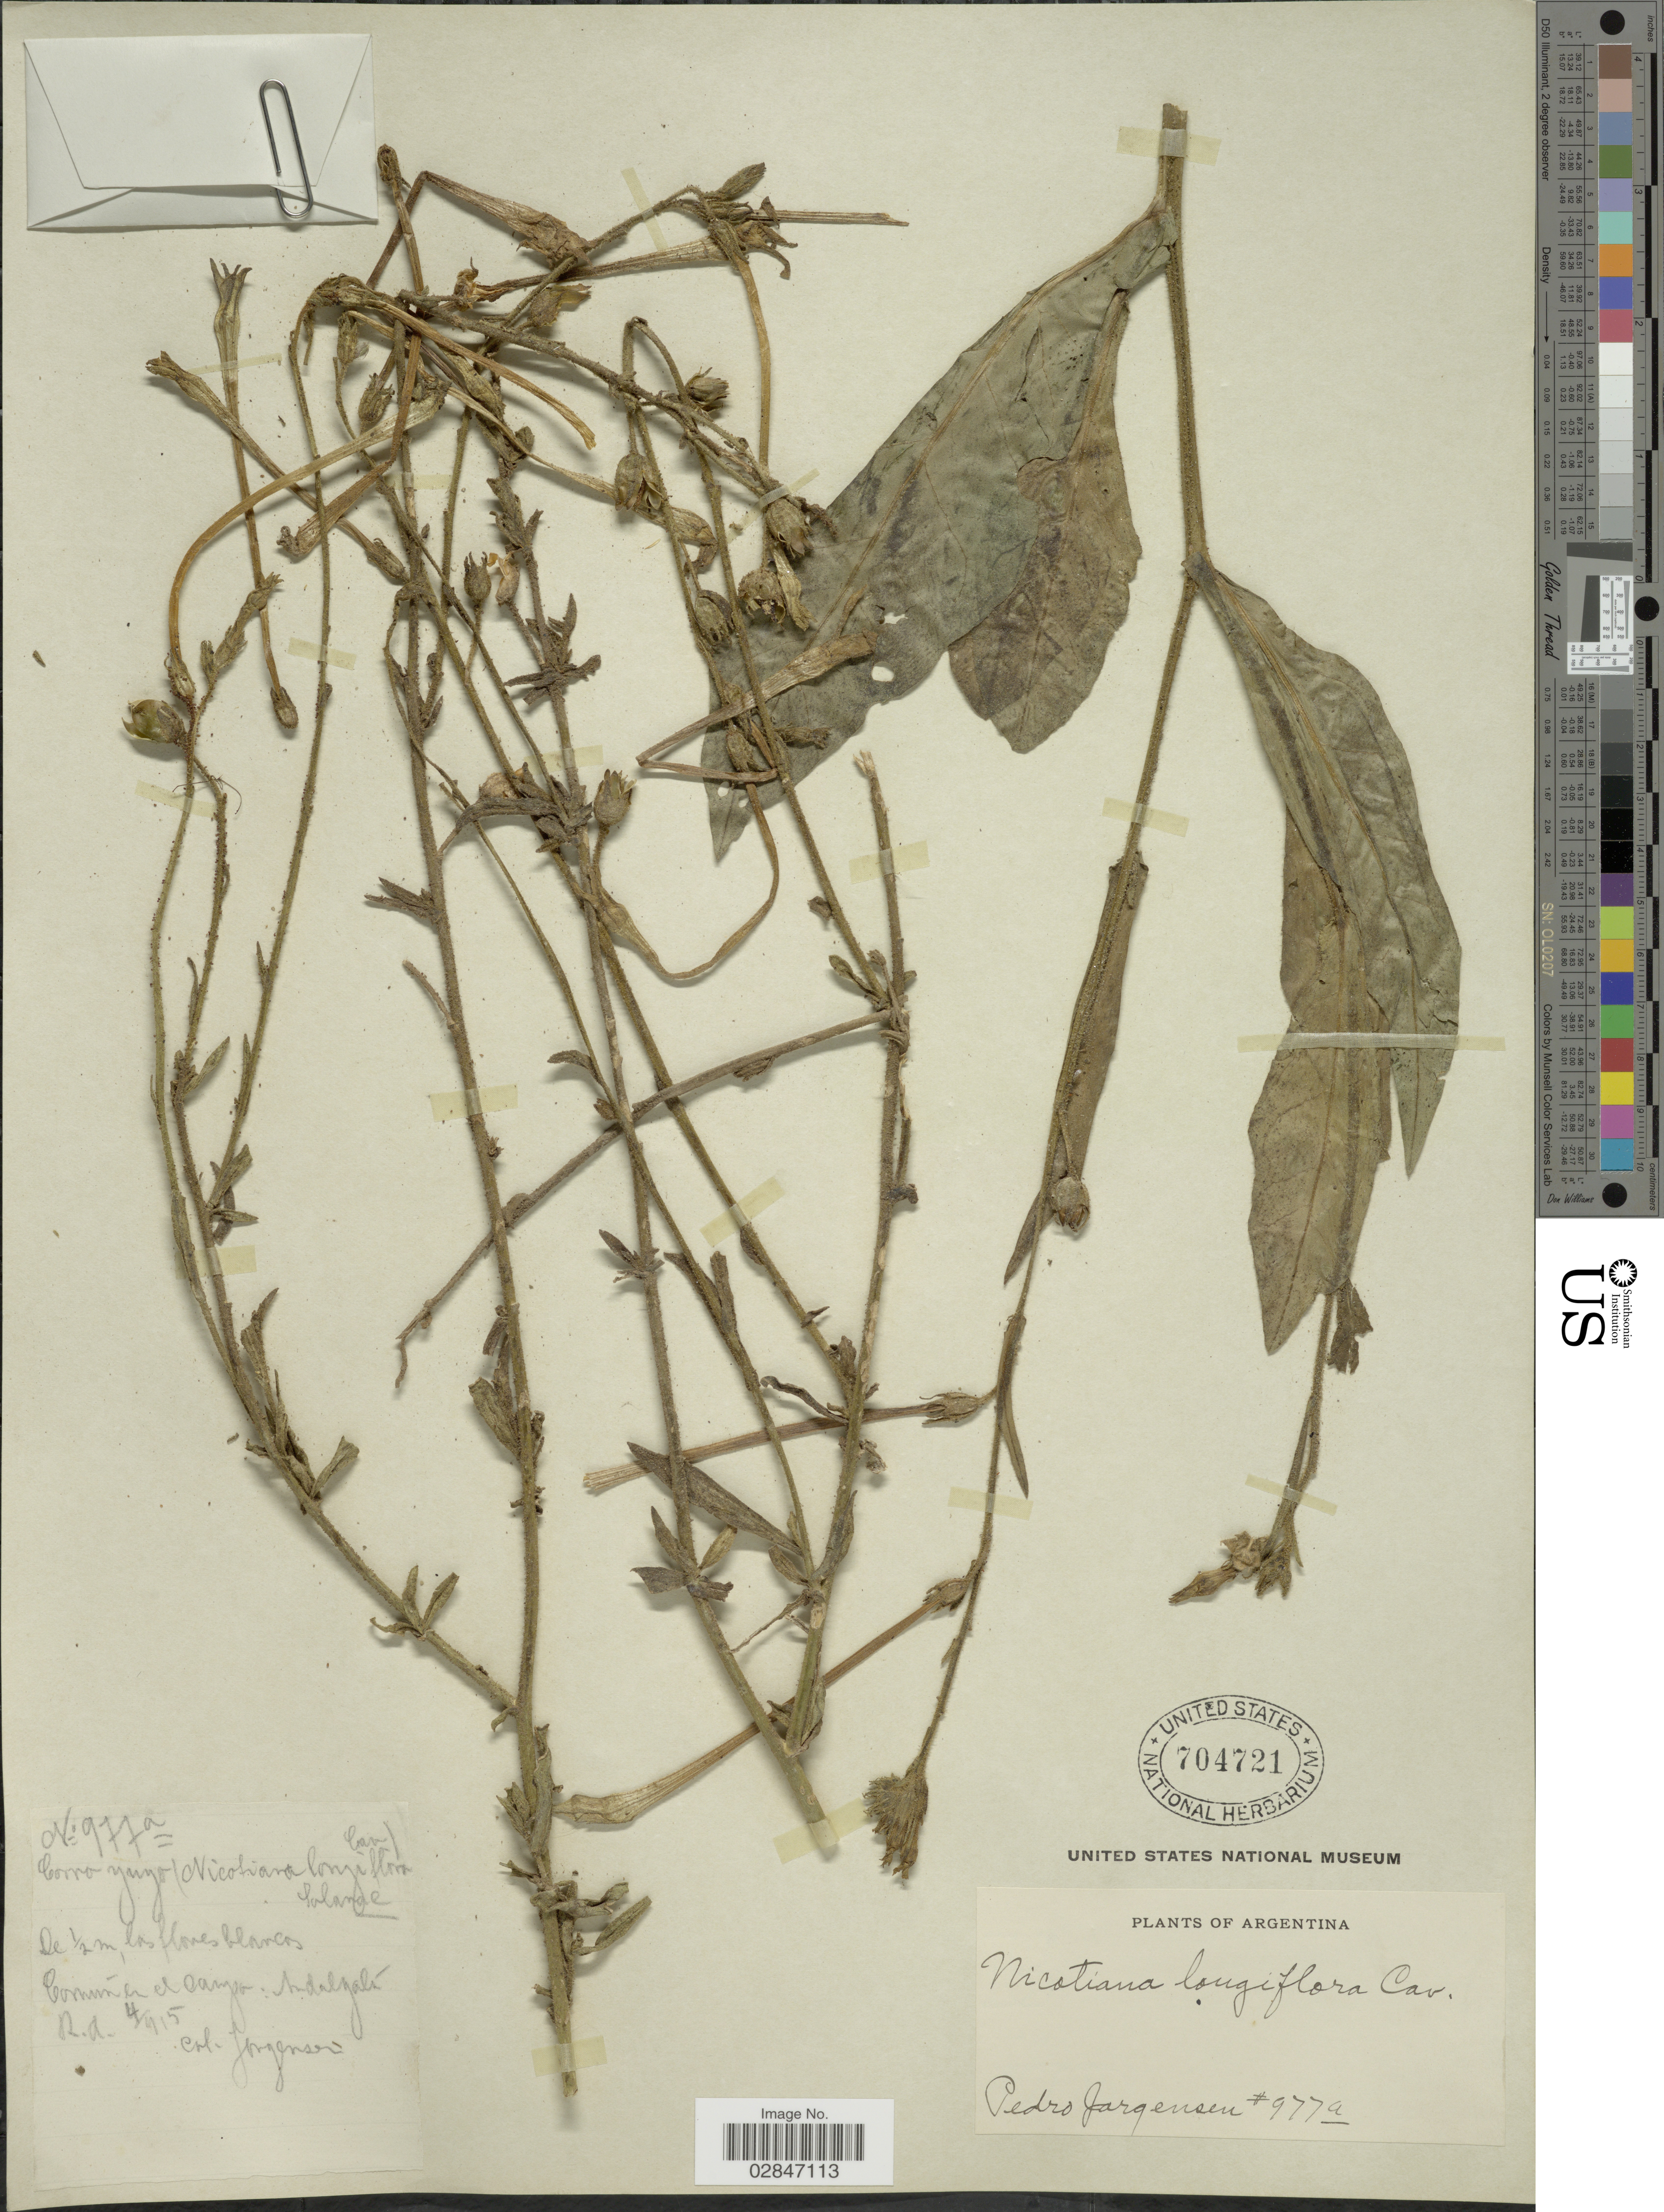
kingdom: Plantae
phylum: Tracheophyta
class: Magnoliopsida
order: Solanales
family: Solanaceae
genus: Nicotiana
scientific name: Nicotiana longiflora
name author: Cav.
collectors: P. Jörgensen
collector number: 977a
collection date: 1915-04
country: Argentina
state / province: Catamarca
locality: Común en el Campa: Andalgalá, R.A.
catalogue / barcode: US 704721